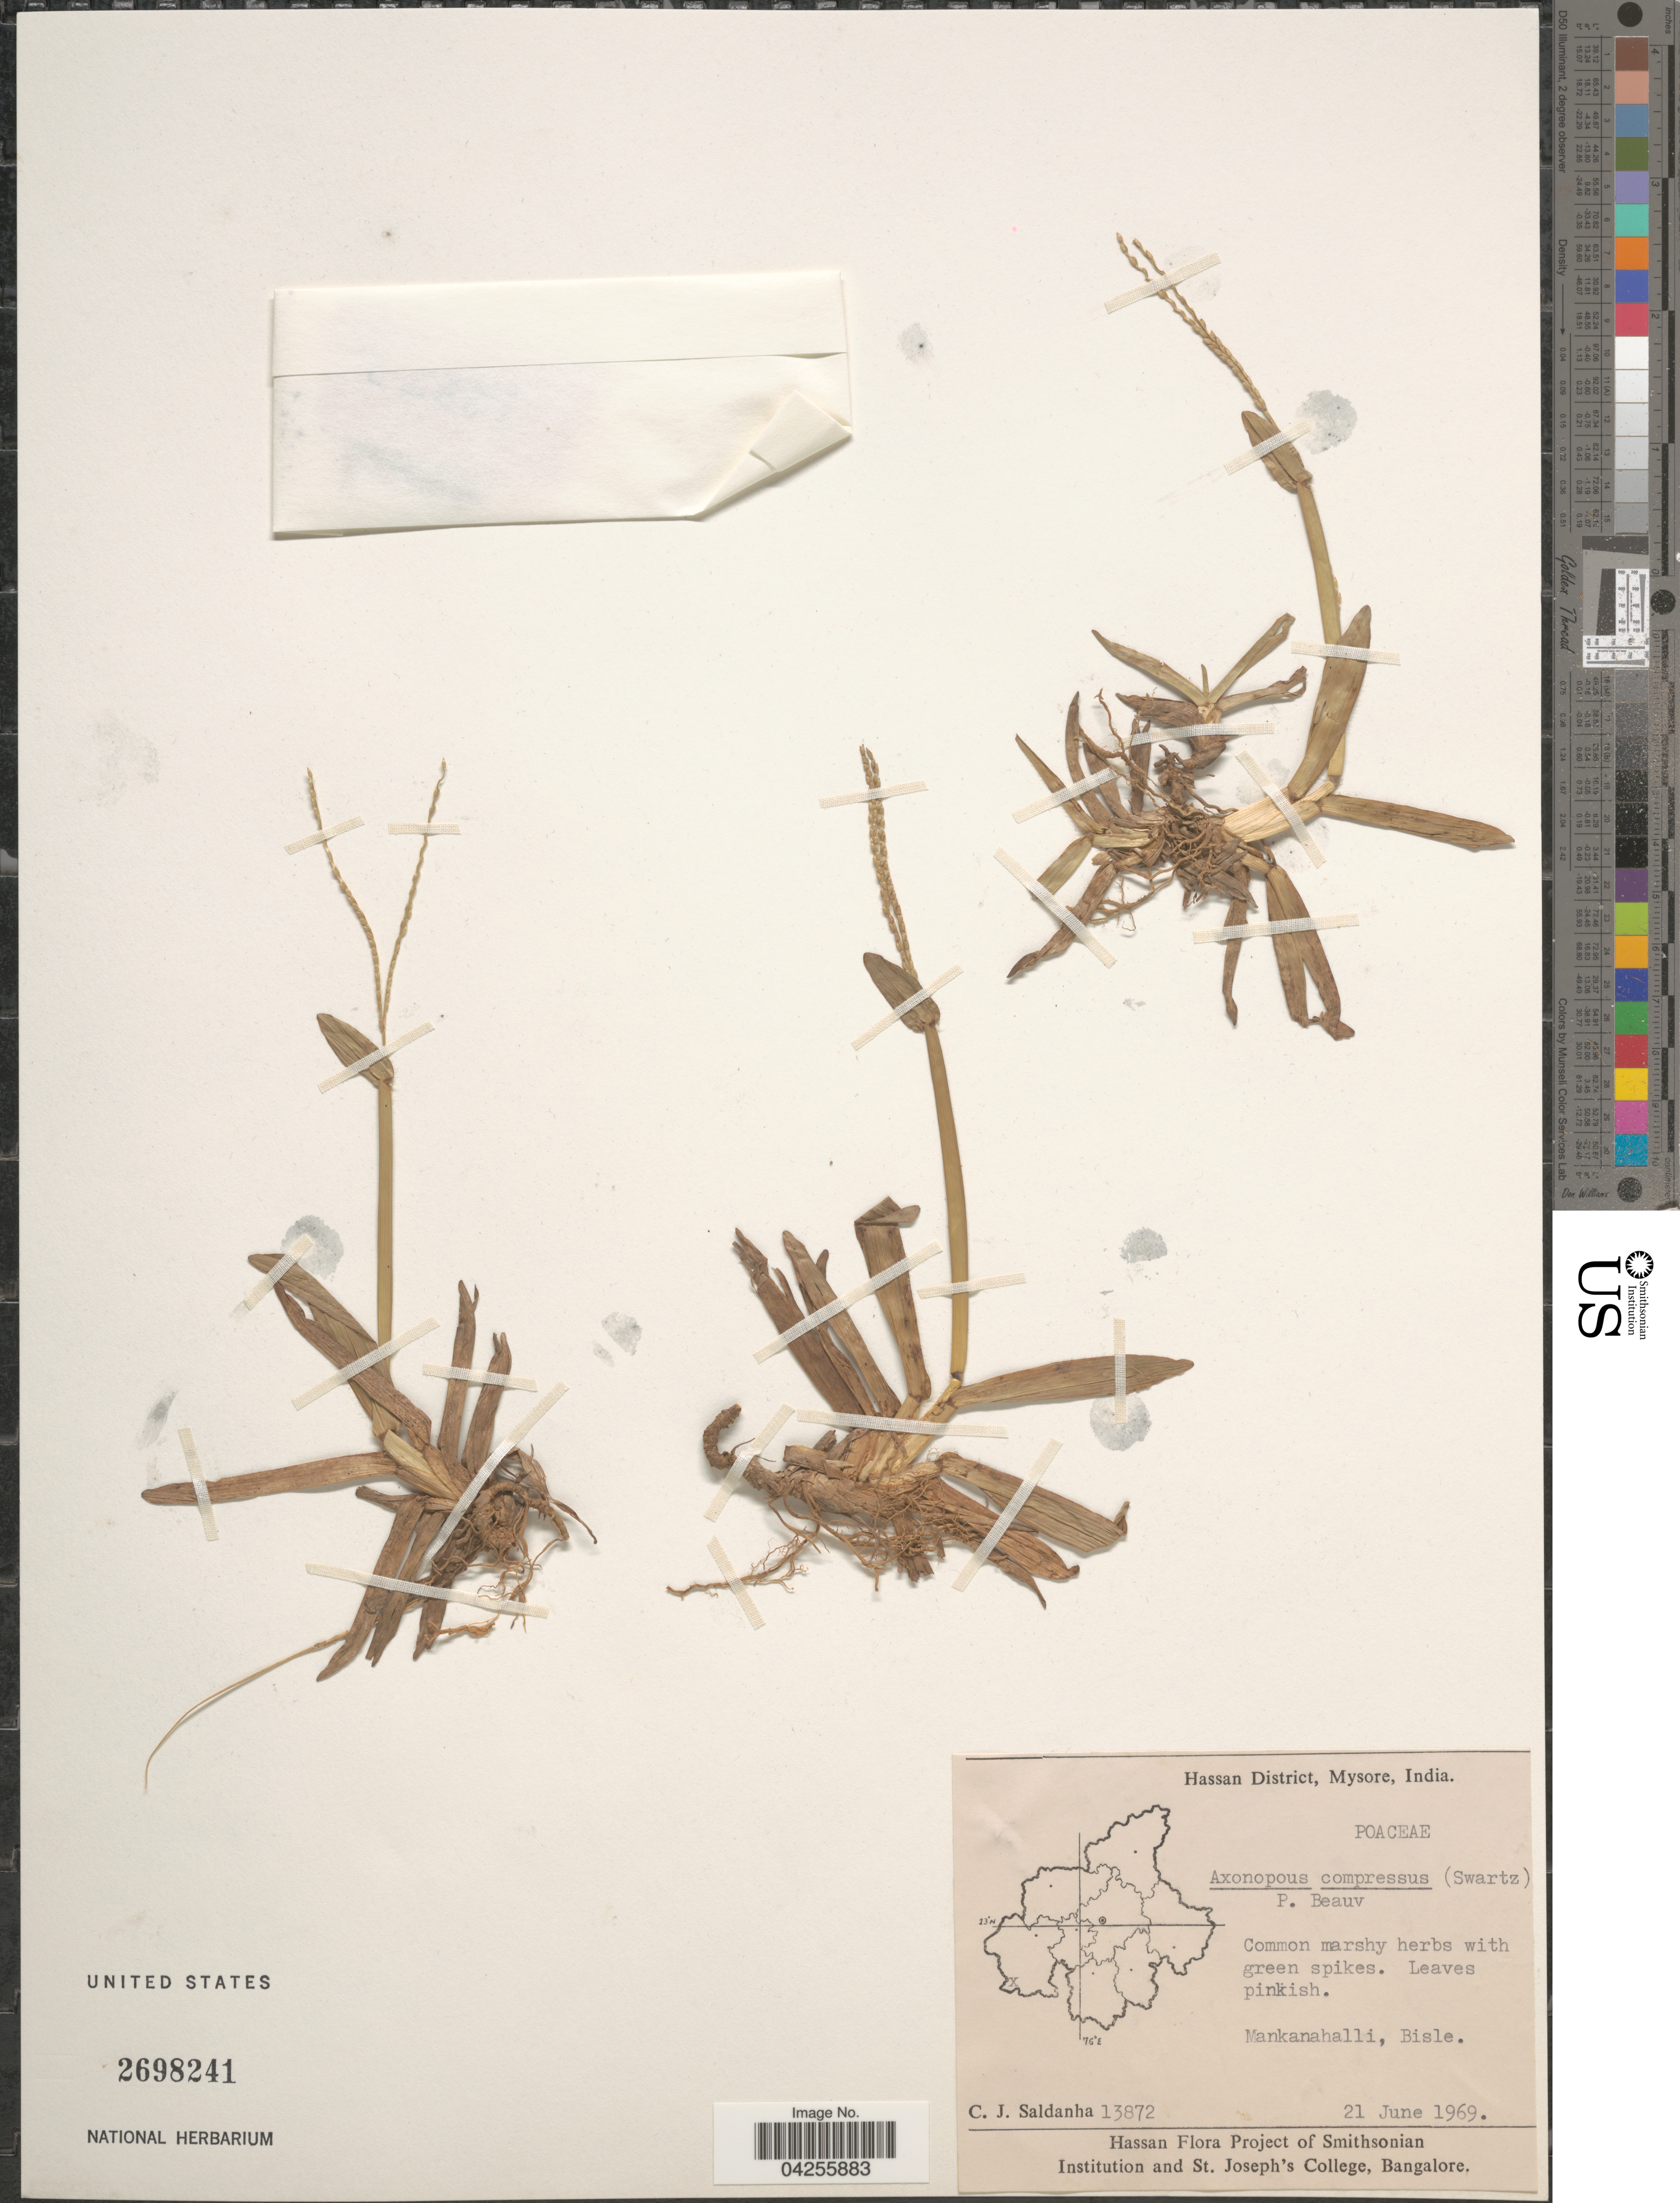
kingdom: Plantae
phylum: Tracheophyta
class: Liliopsida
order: Poales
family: Poaceae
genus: Axonopus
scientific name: Axonopus compressus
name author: (Sw.) P. Beauv.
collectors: C. J. Saldanha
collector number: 13872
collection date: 1969-06-21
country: India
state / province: Karnataka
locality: Hassan District, Mysore. Mankanahalli, Bisle.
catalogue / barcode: US 2698241